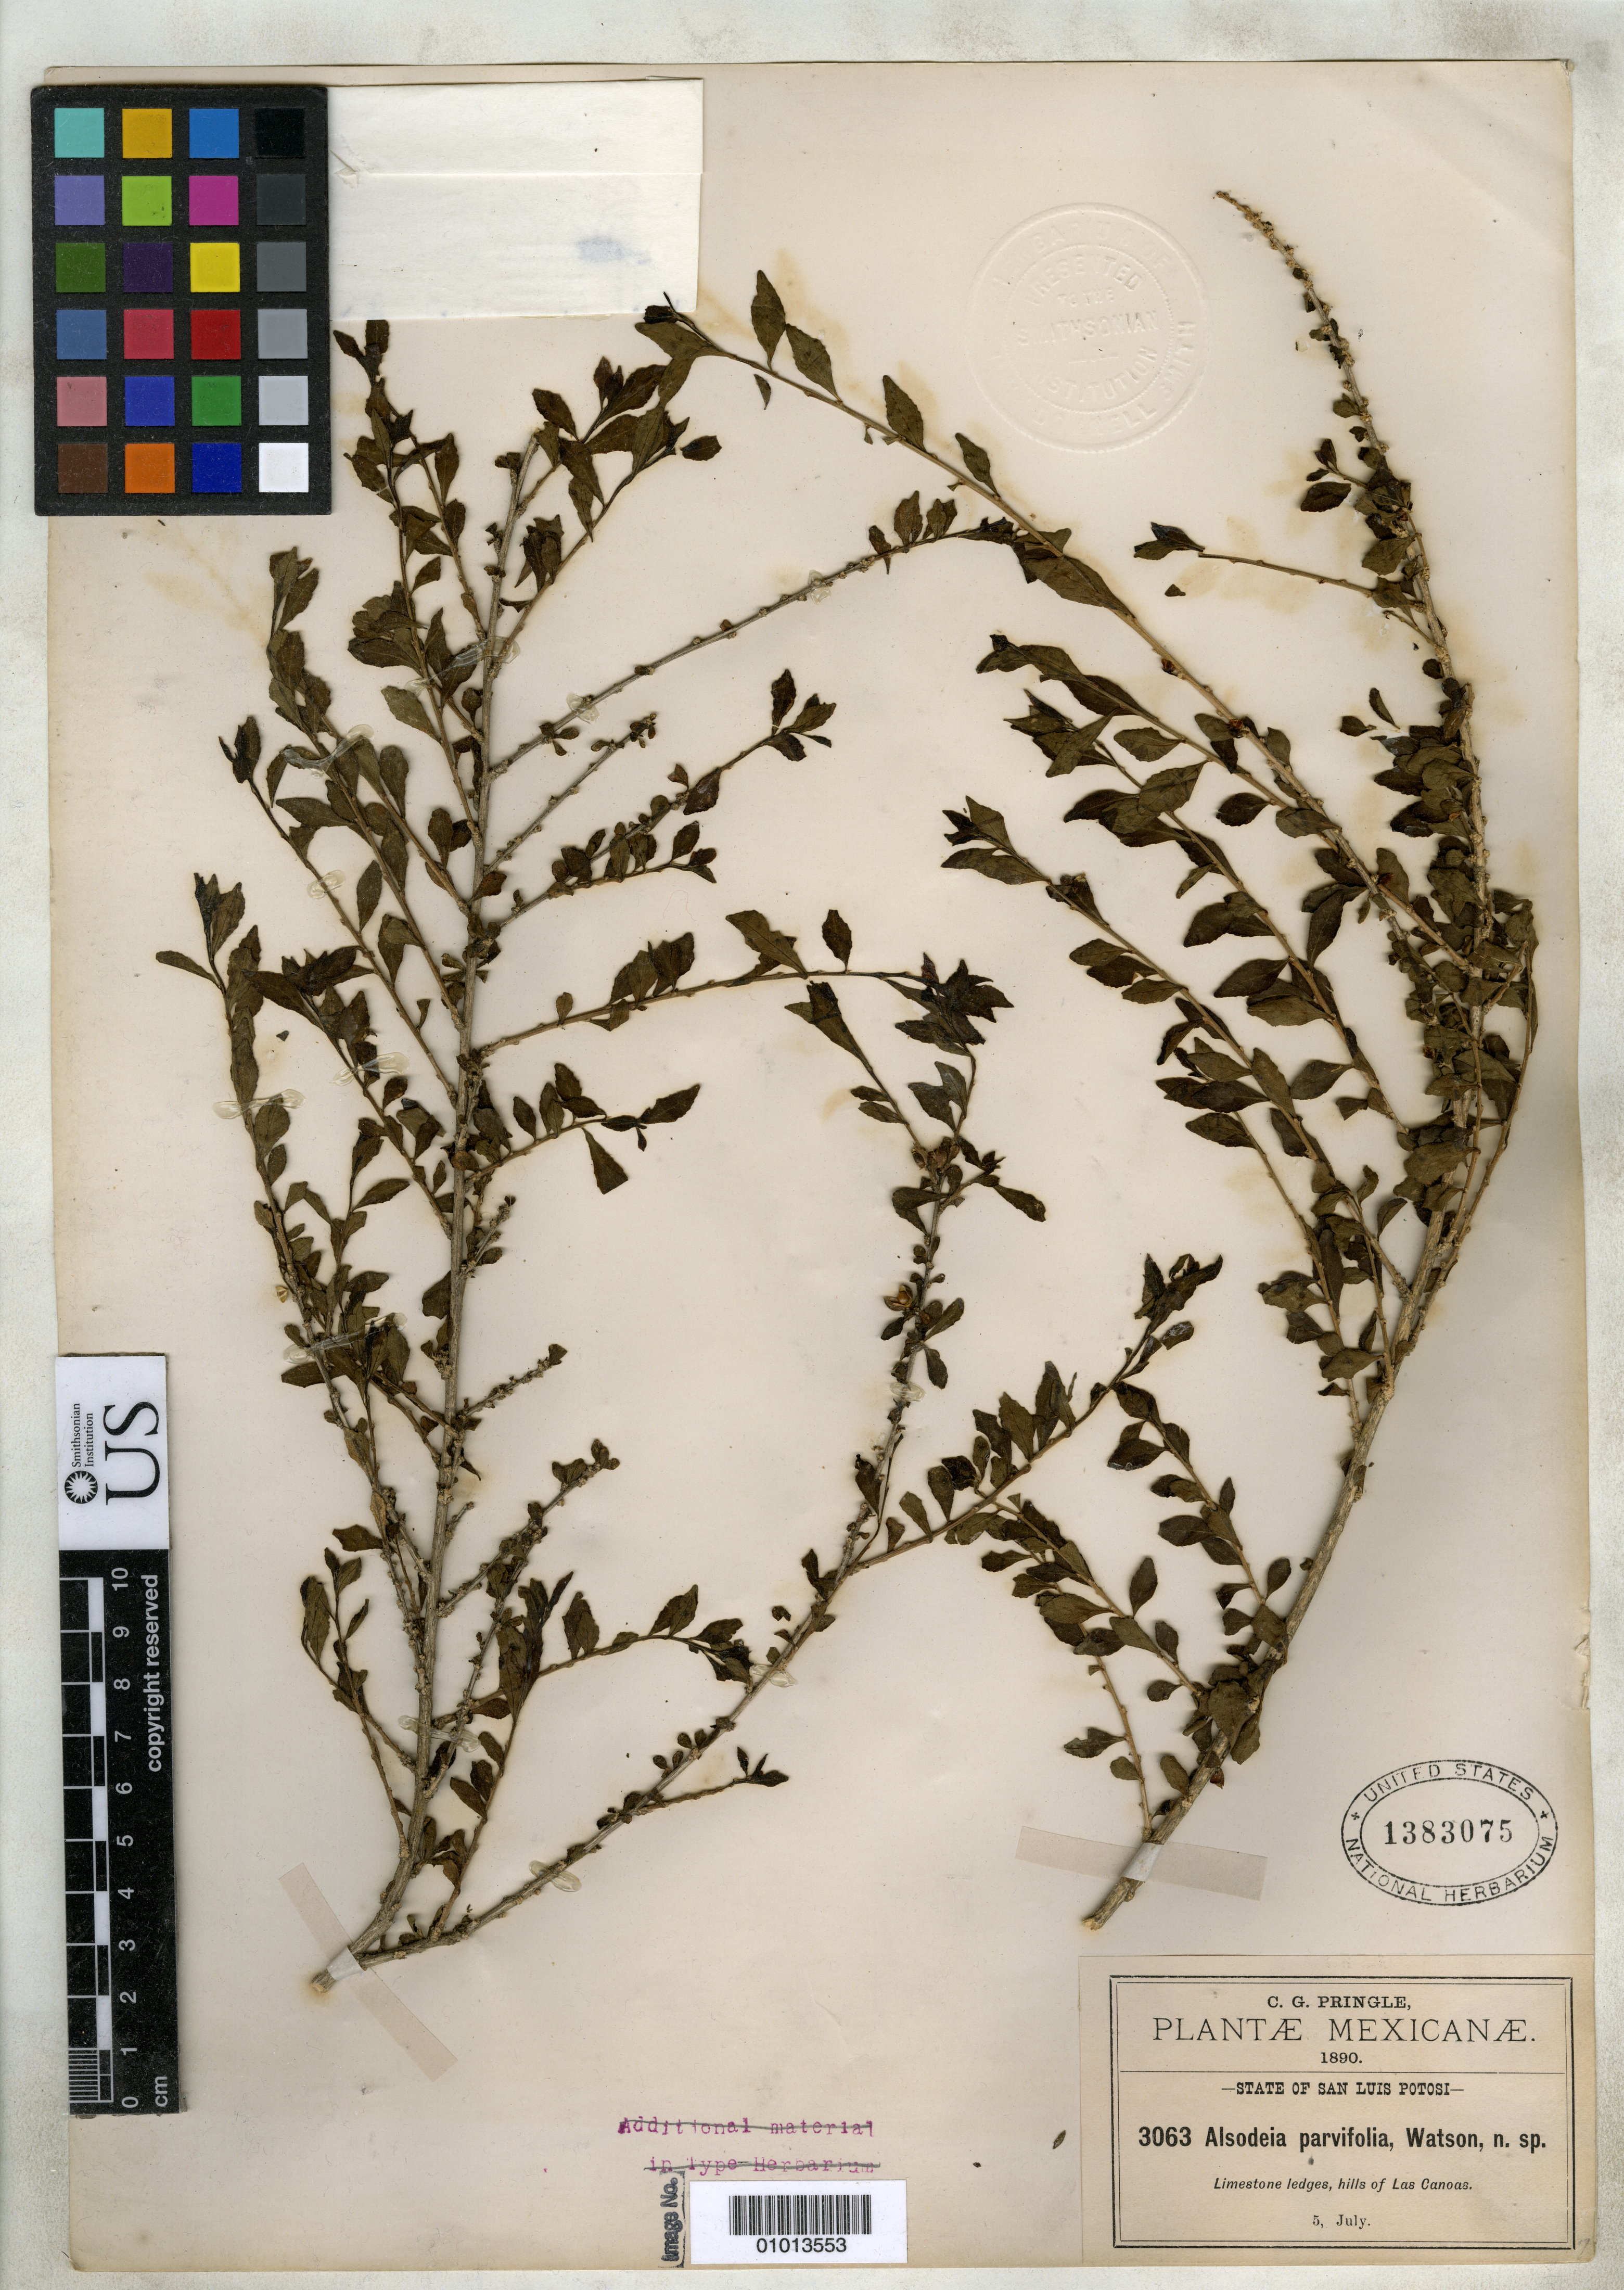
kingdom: Plantae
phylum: Tracheophyta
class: Magnoliopsida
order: Malpighiales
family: Violaceae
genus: Alsodeia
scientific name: Alsodeia parvifolia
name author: S. Watson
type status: Isolectotype; Type Collection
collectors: C. G. Pringle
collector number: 3063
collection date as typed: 05 Jul 1890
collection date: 1890-07-05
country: Mexico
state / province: San Luis Potosí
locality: Limestone ledges, hills of Las Canoas.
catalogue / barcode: US 1383075